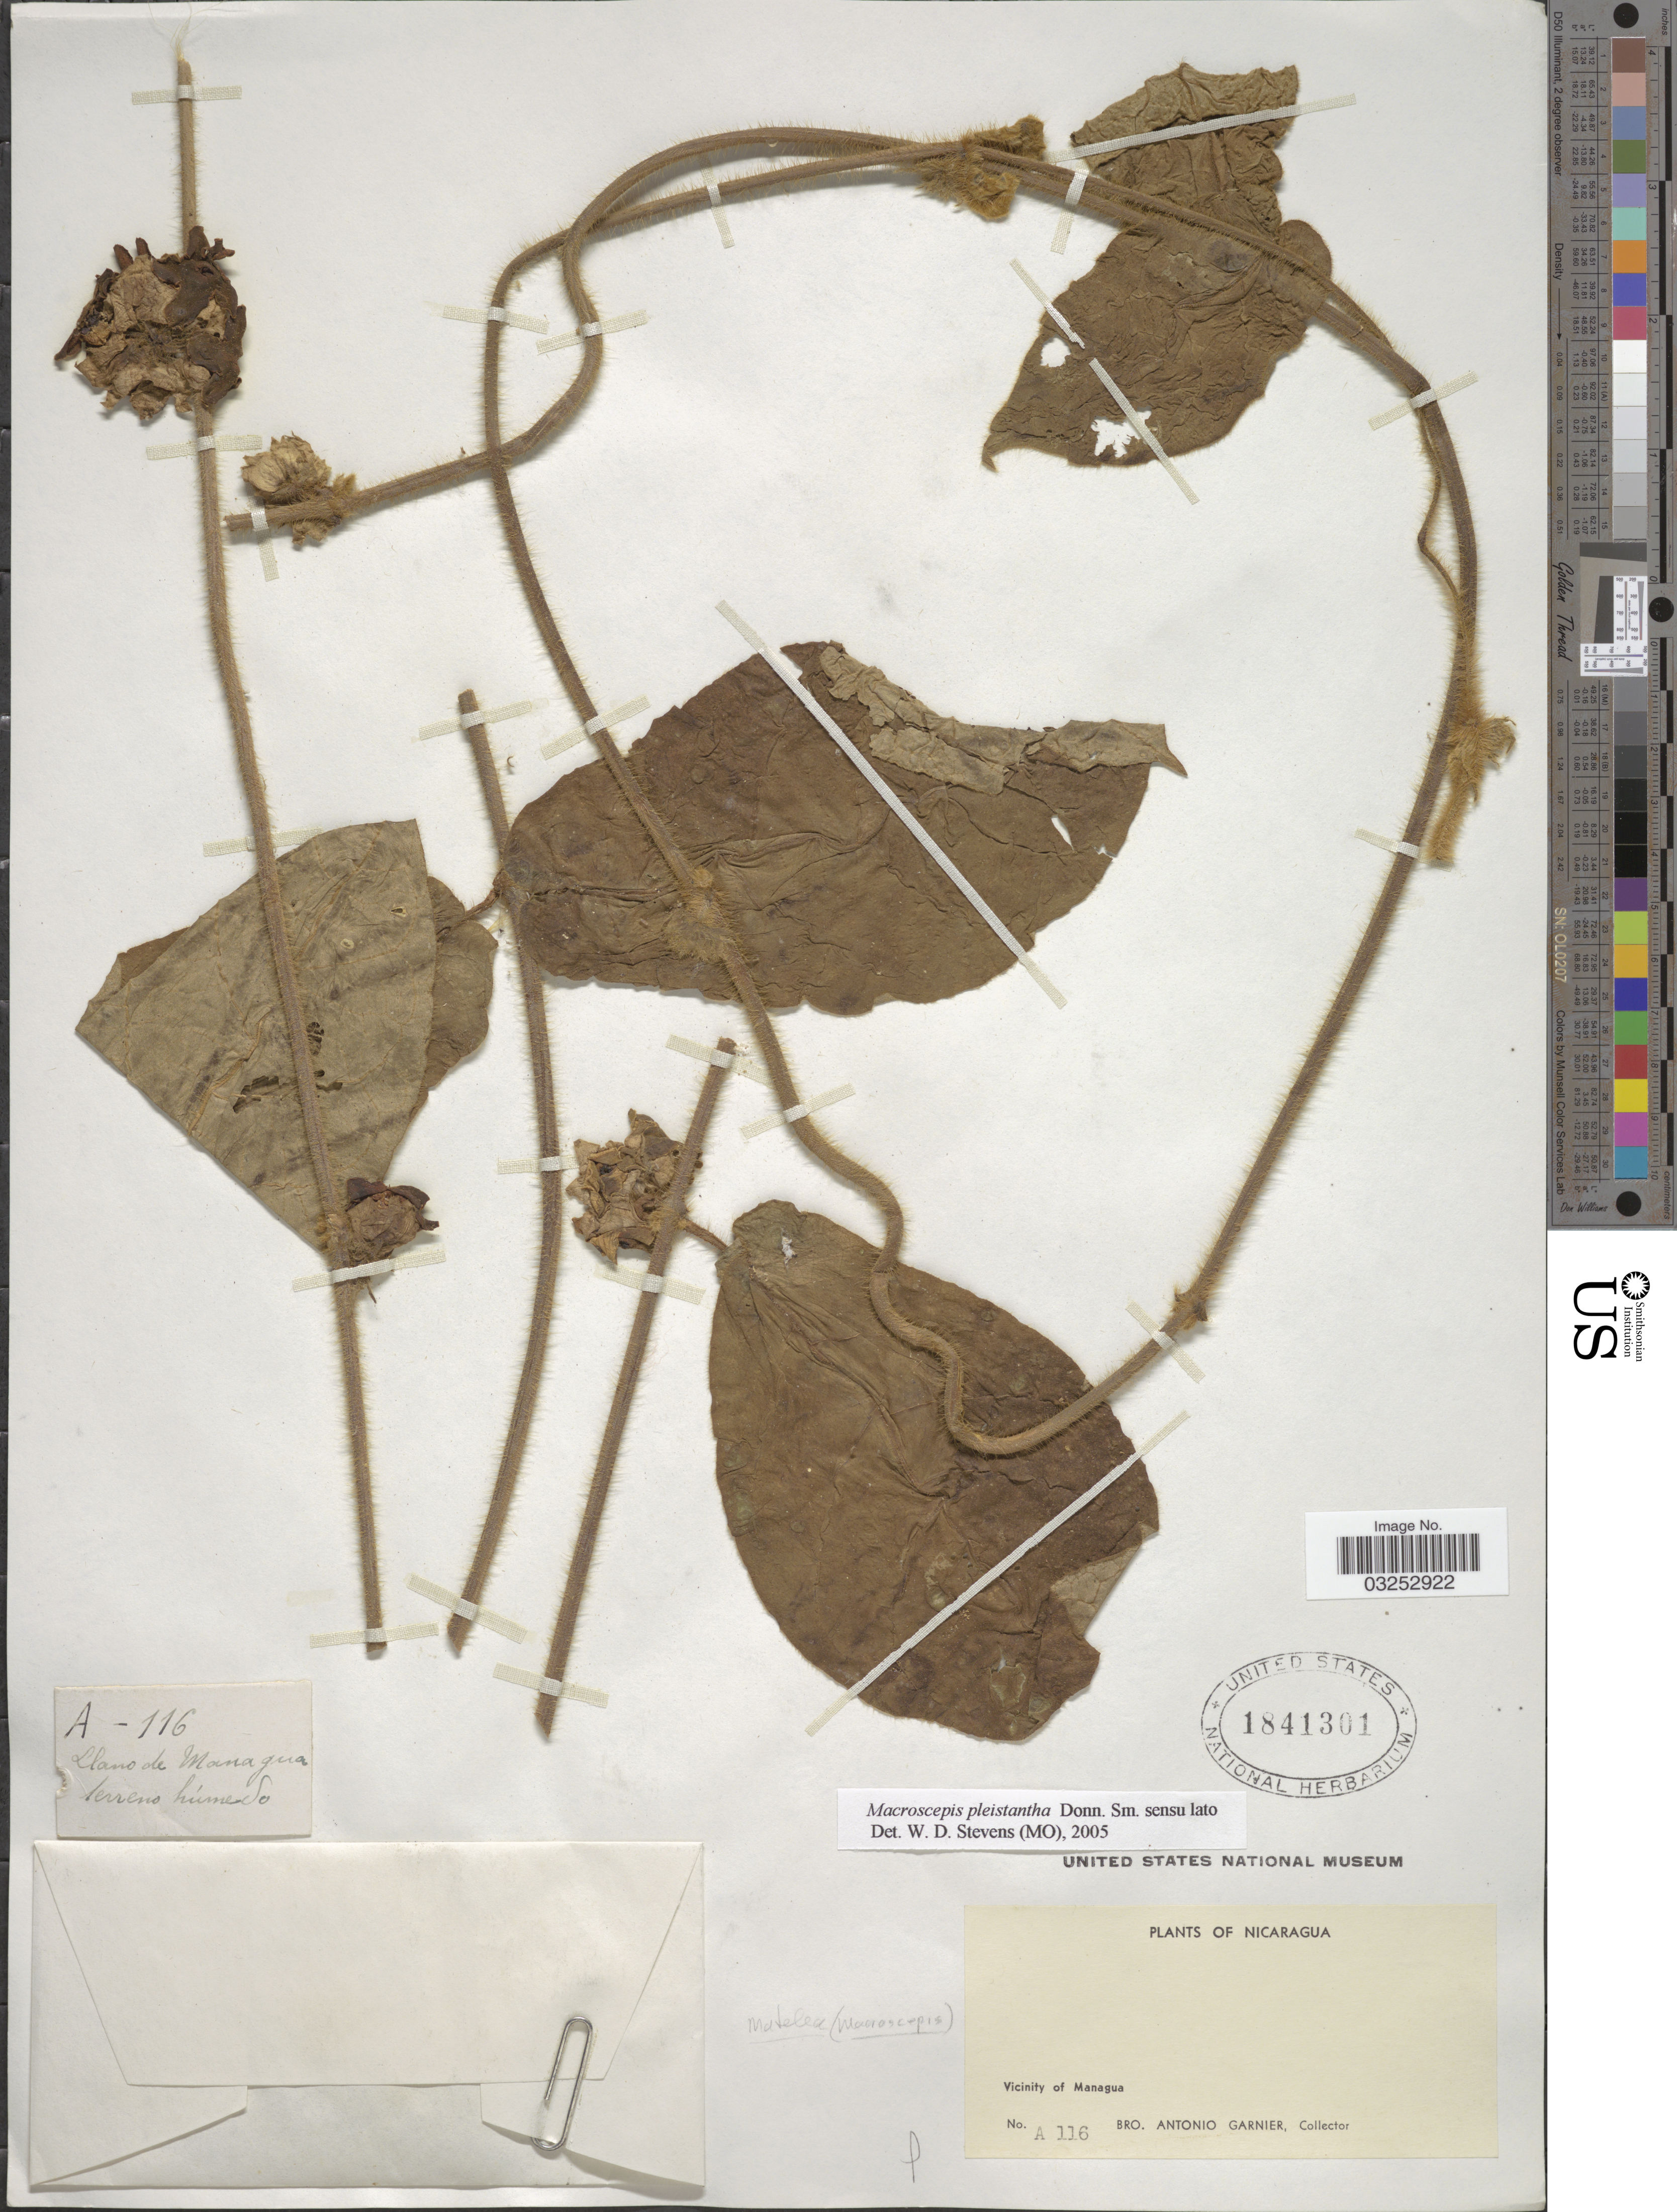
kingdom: Plantae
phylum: Tracheophyta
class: Magnoliopsida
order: Gentianales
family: Apocynaceae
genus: Macroscepis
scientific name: Macroscepis pleistantha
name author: Donn. Sm.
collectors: Bro. A. Garnier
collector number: A 116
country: Nicaragua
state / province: Managua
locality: Vicinity of Managua.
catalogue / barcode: US 1841301